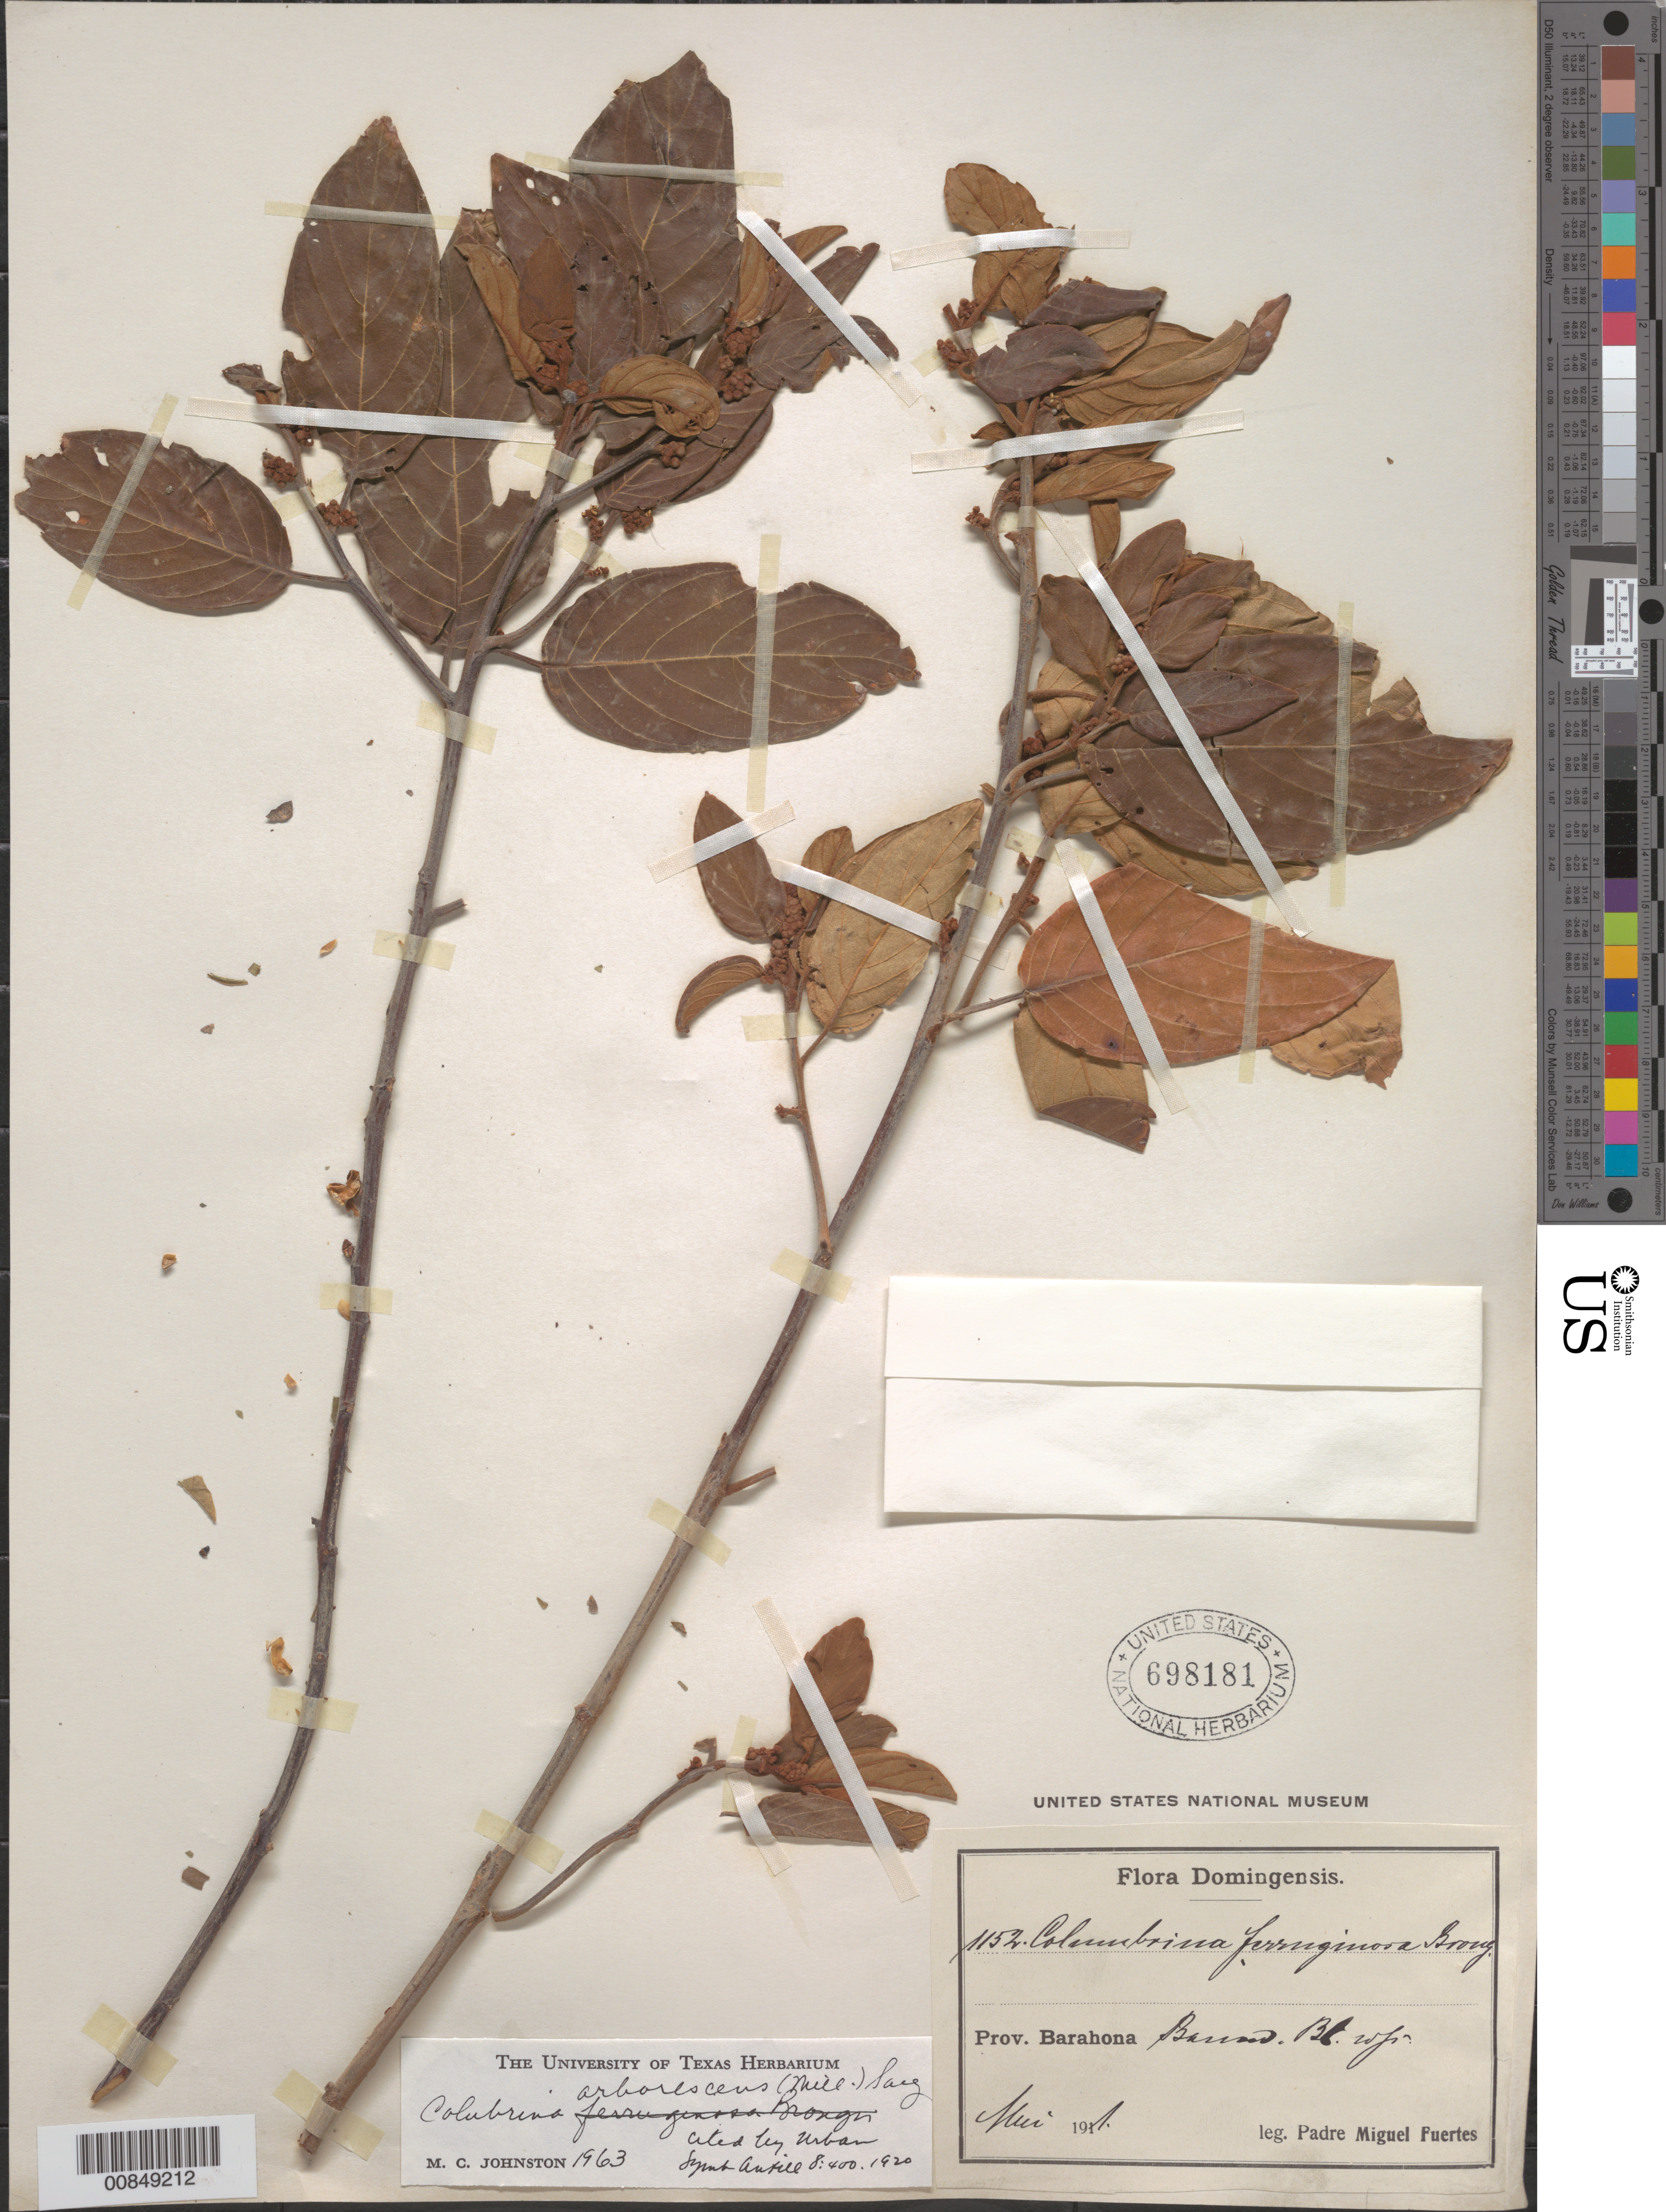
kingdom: Plantae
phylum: Tracheophyta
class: Magnoliopsida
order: Rosales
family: Rhamnaceae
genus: Colubrina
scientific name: Colubrina arborescens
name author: (Mill.) Sarg.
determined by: Johnston, Marshall C.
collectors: M. D. Fuertes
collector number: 1152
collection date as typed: May 1911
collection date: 1911-05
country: Dominican Republic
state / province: Barahona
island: Hispaniola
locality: "Barrow"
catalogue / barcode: US 698181